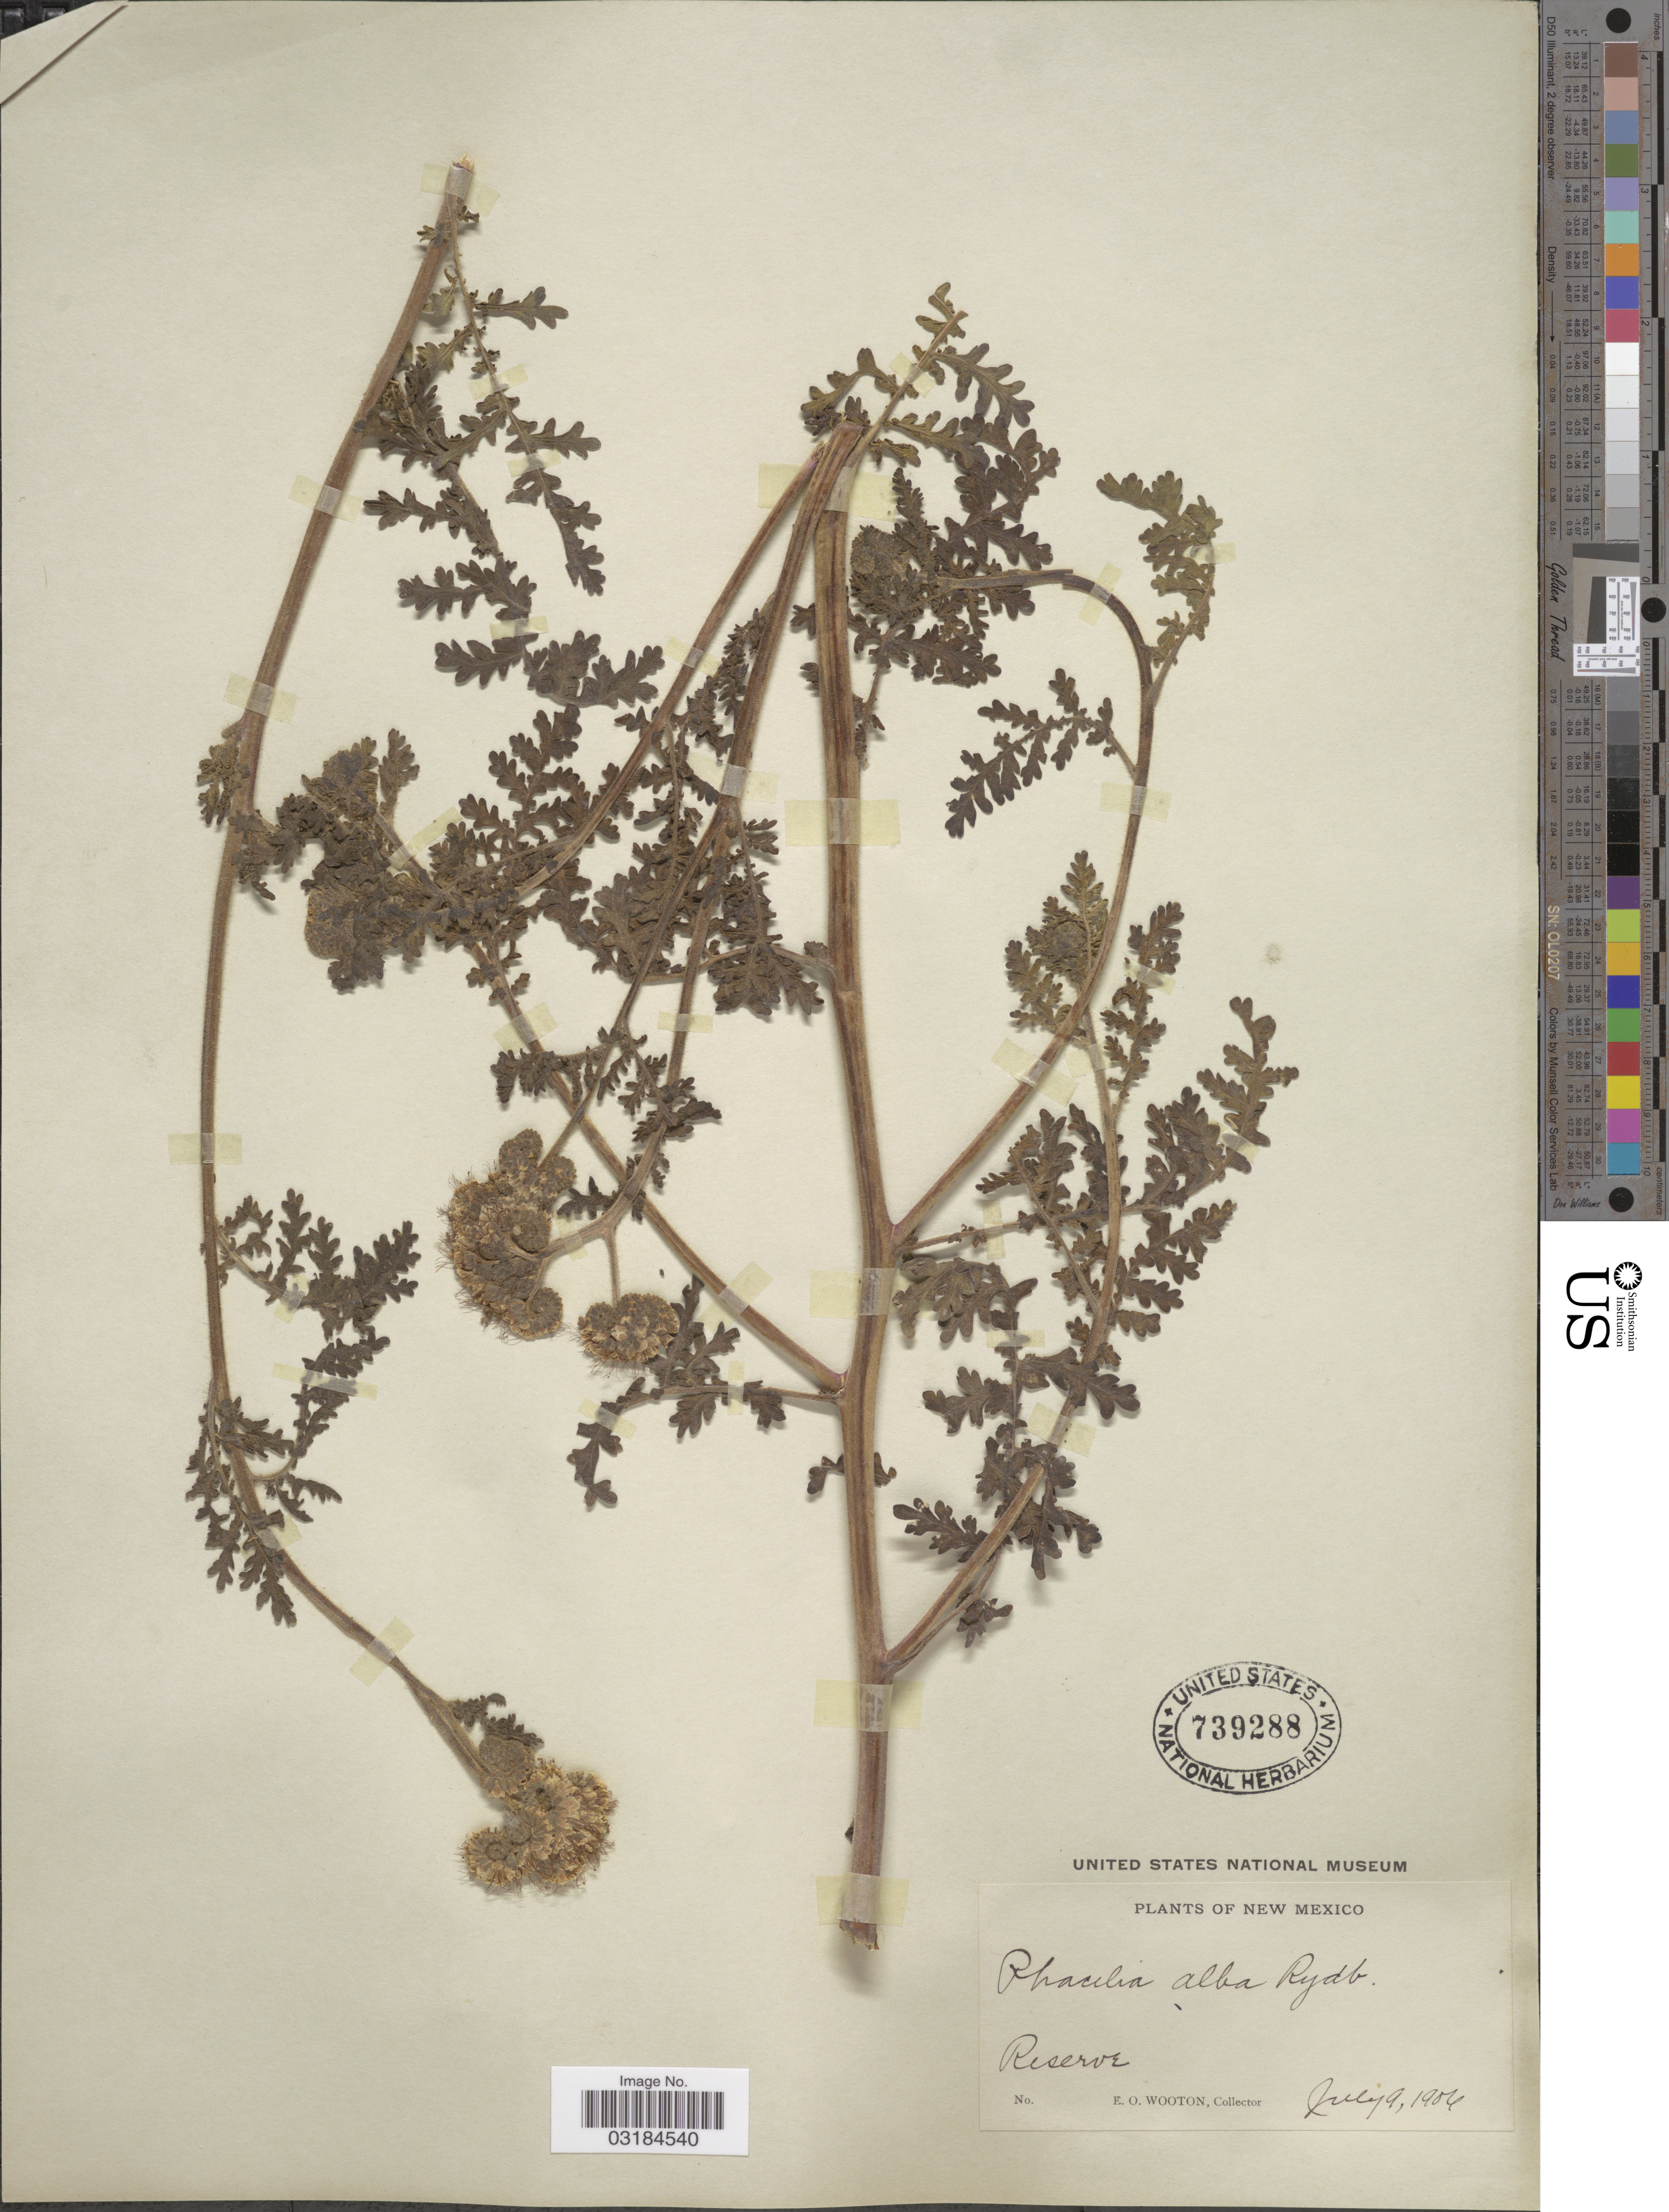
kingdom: Plantae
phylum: Tracheophyta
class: Magnoliopsida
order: Boraginales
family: Hydrophyllaceae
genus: Phacelia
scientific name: Phacelia alba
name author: Rydb.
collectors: E. O. Wooton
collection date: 1904-07-09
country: United States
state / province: New Mexico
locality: Reserve.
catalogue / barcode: US 739288